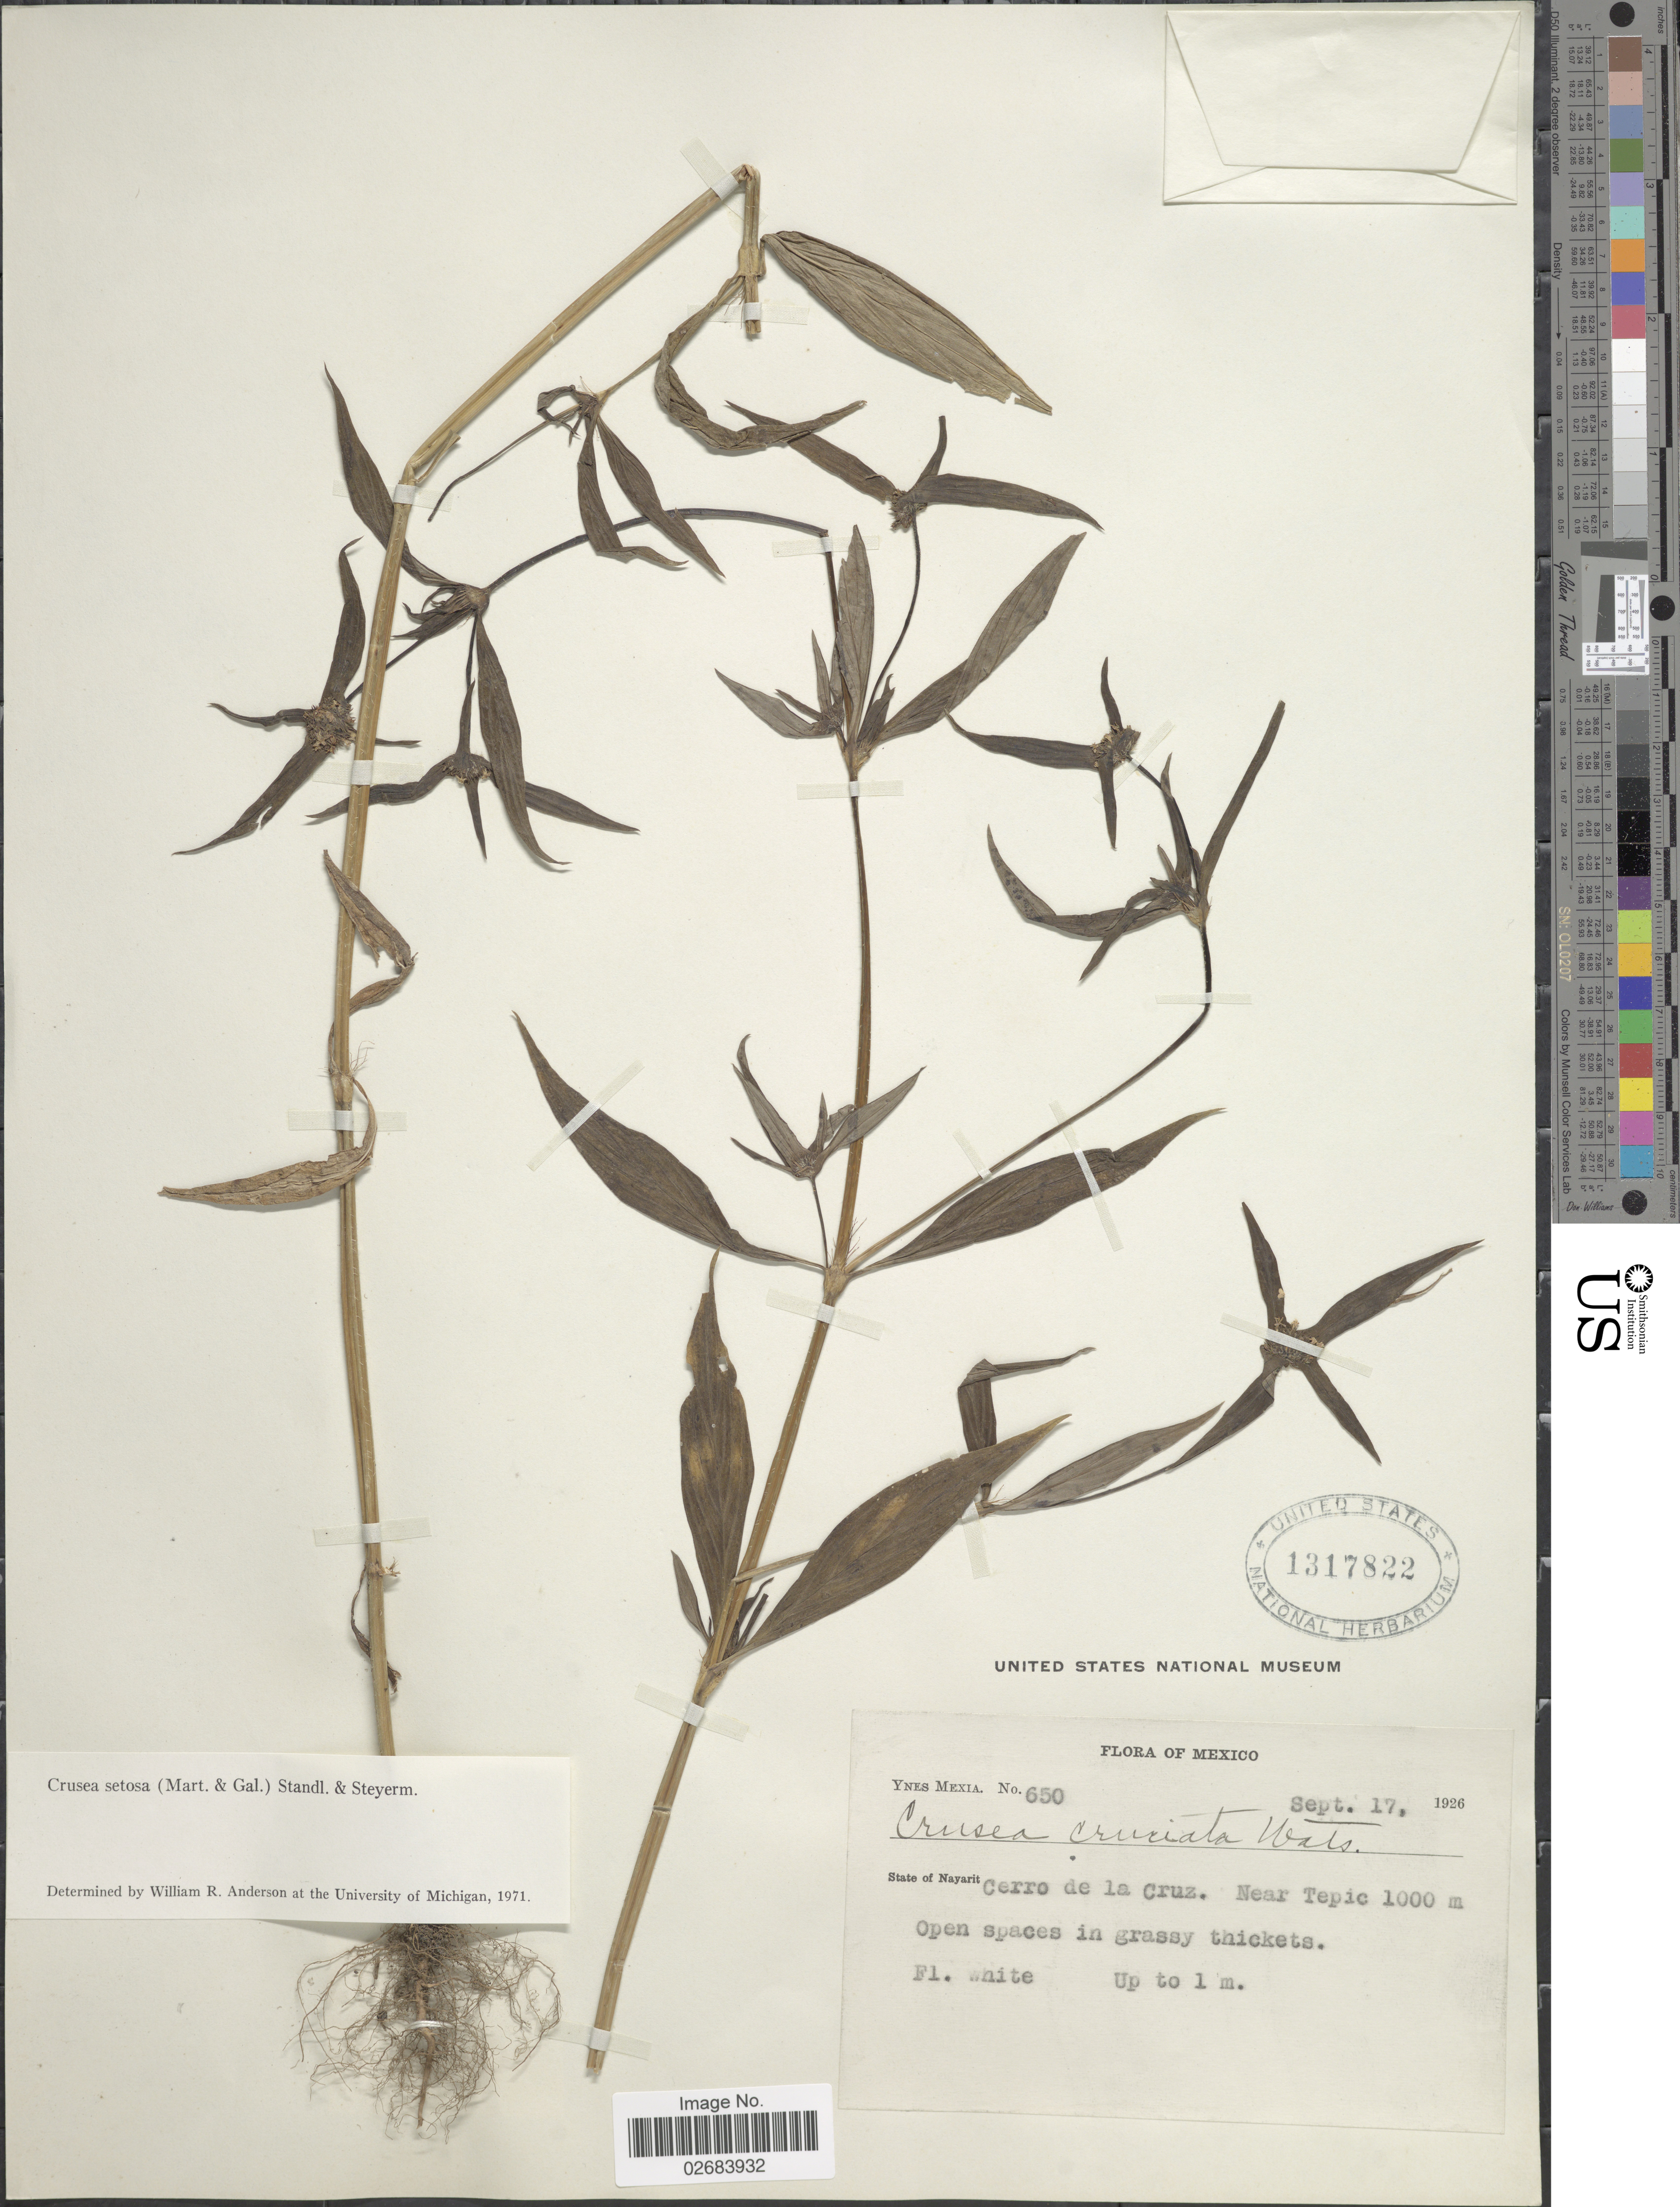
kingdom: Plantae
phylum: Tracheophyta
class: Magnoliopsida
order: Gentianales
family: Rubiaceae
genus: Crusea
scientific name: Crusea setosa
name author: (M. Martens & Galeotti) Standl. & Steyerm.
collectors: Y. Mexia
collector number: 650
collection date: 1926-09-17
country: Mexico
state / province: Nayarit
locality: Cerro de la Cruz, near Tepic.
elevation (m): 1000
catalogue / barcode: US 1317822